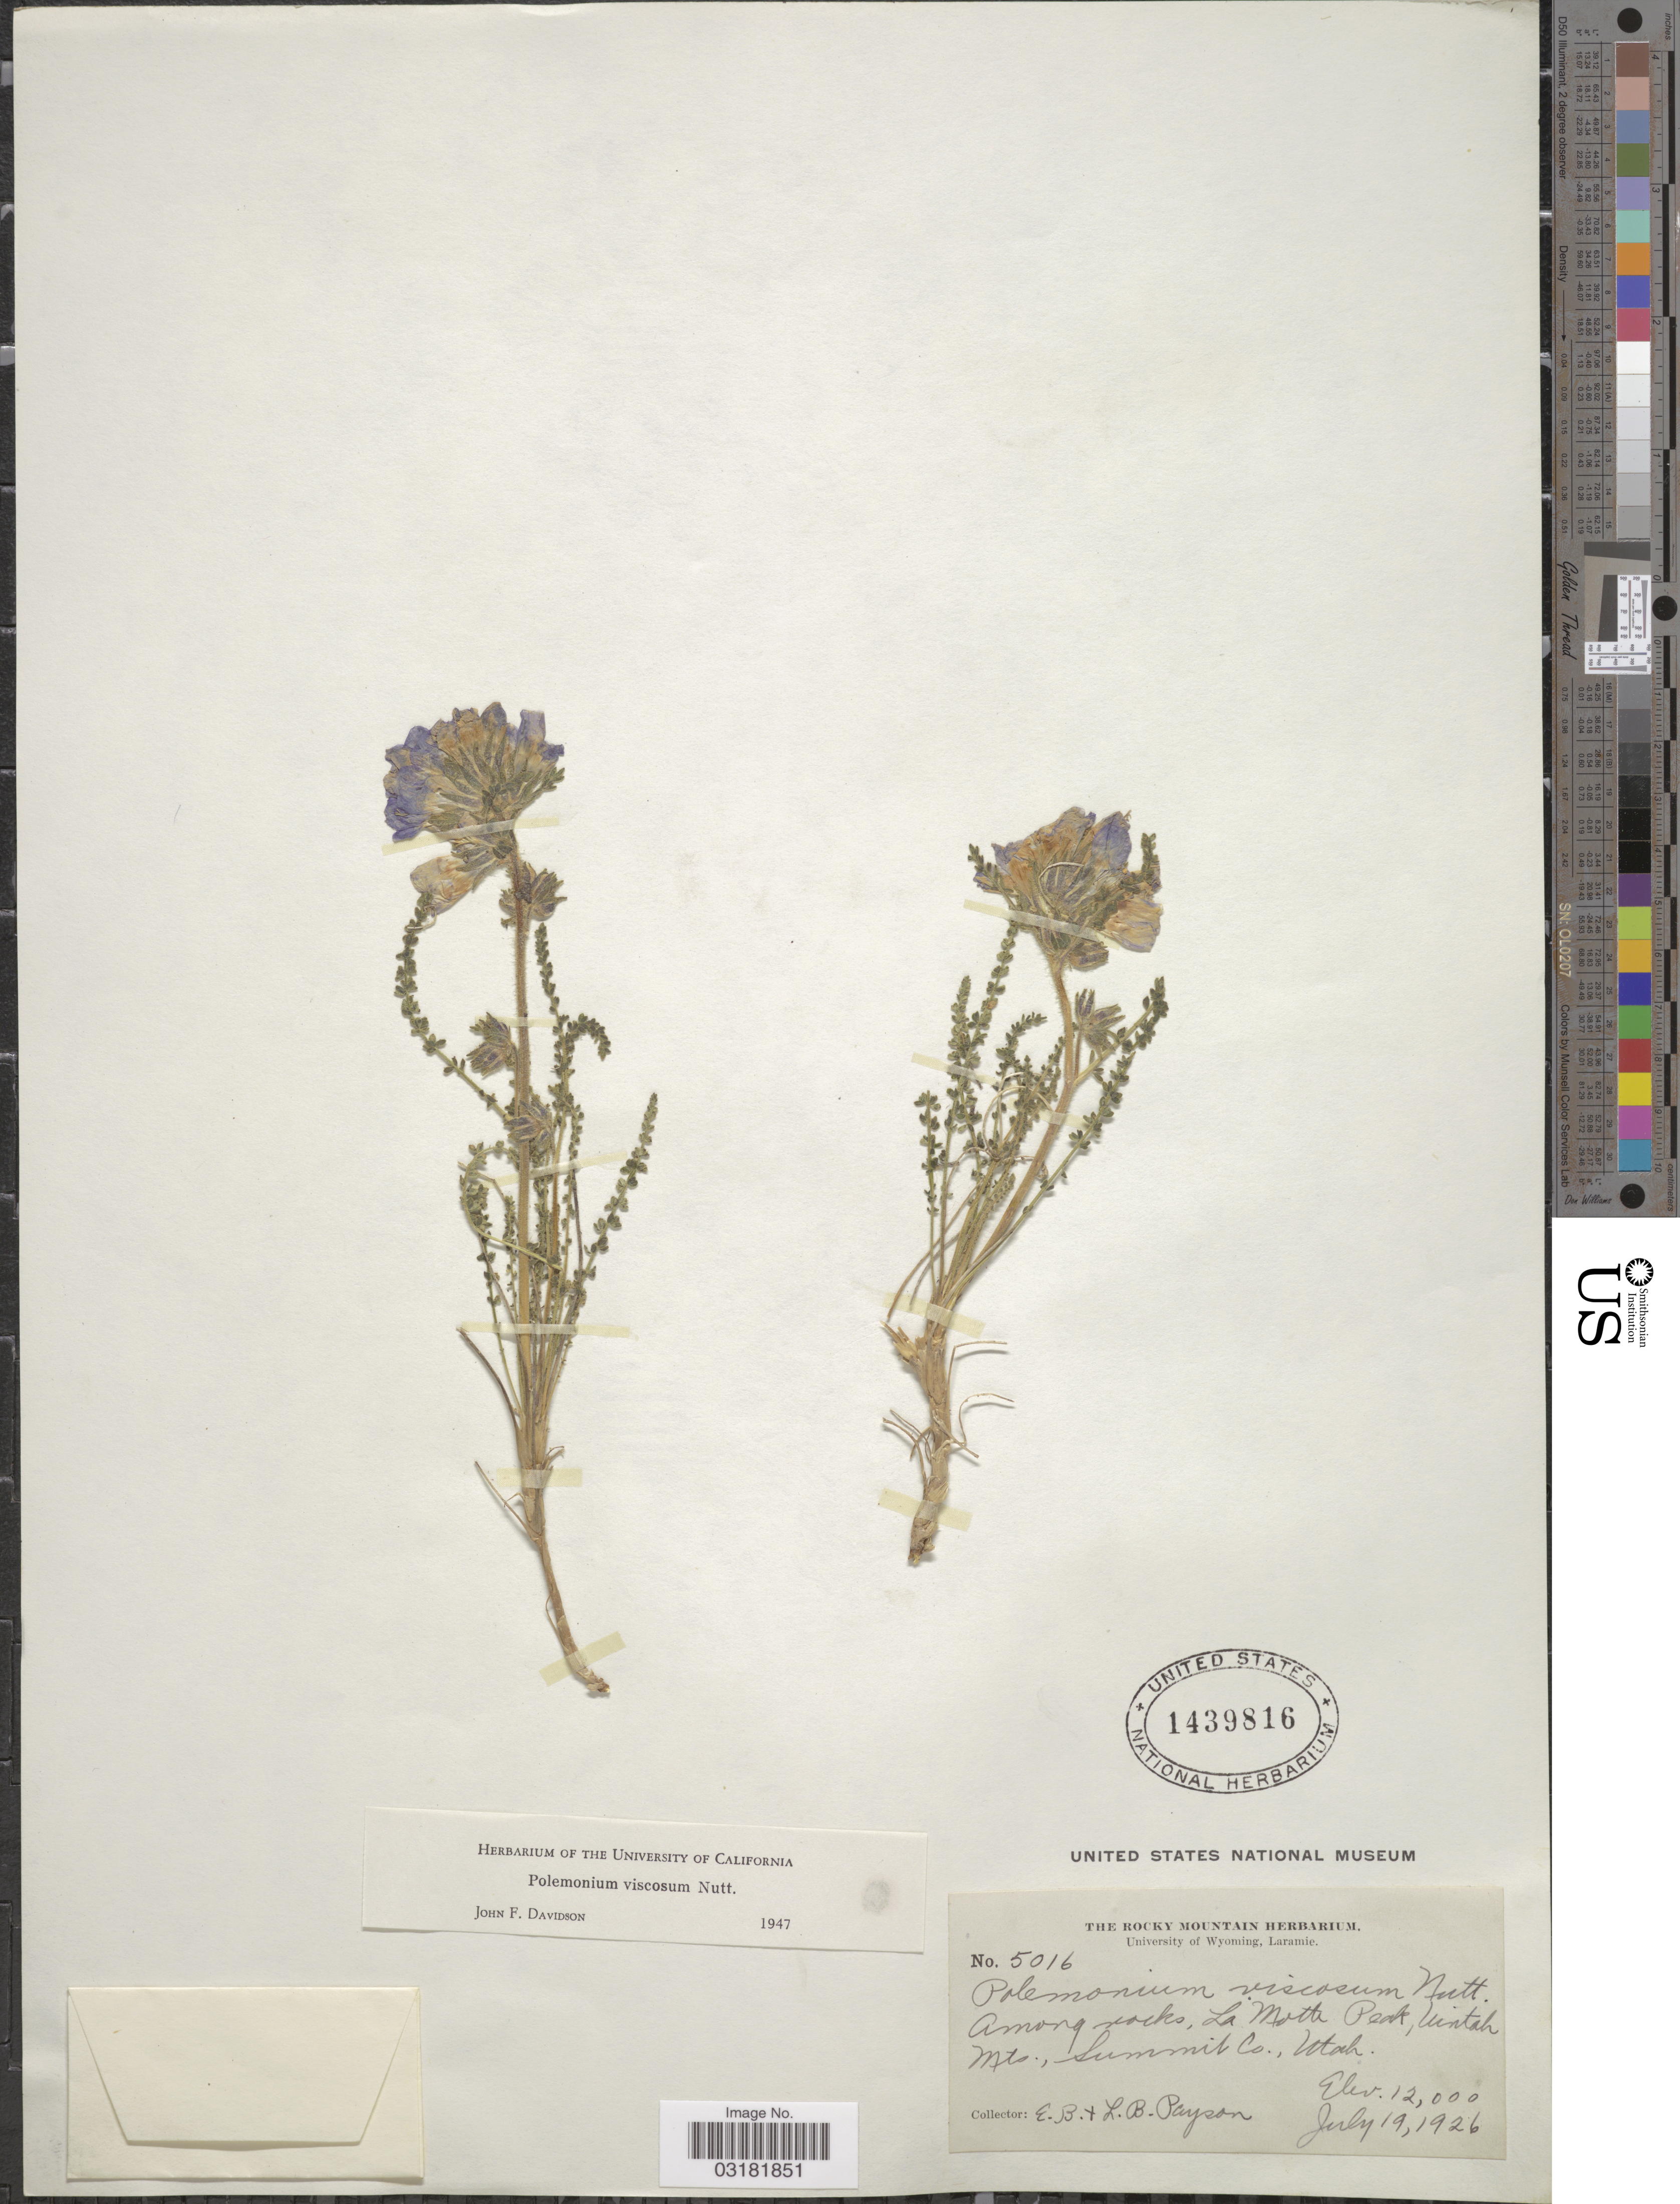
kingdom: Plantae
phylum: Tracheophyta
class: Magnoliopsida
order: Ericales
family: Polemoniaceae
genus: Polemonium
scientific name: Polemonium viscosum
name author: Nutt.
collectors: E. B. Payson & L. Payson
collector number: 5016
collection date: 1926-07-19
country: United States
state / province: Utah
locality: Among rocks, La Motte Peak, Uintah Mts., Summit Co.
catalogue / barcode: US 1439816